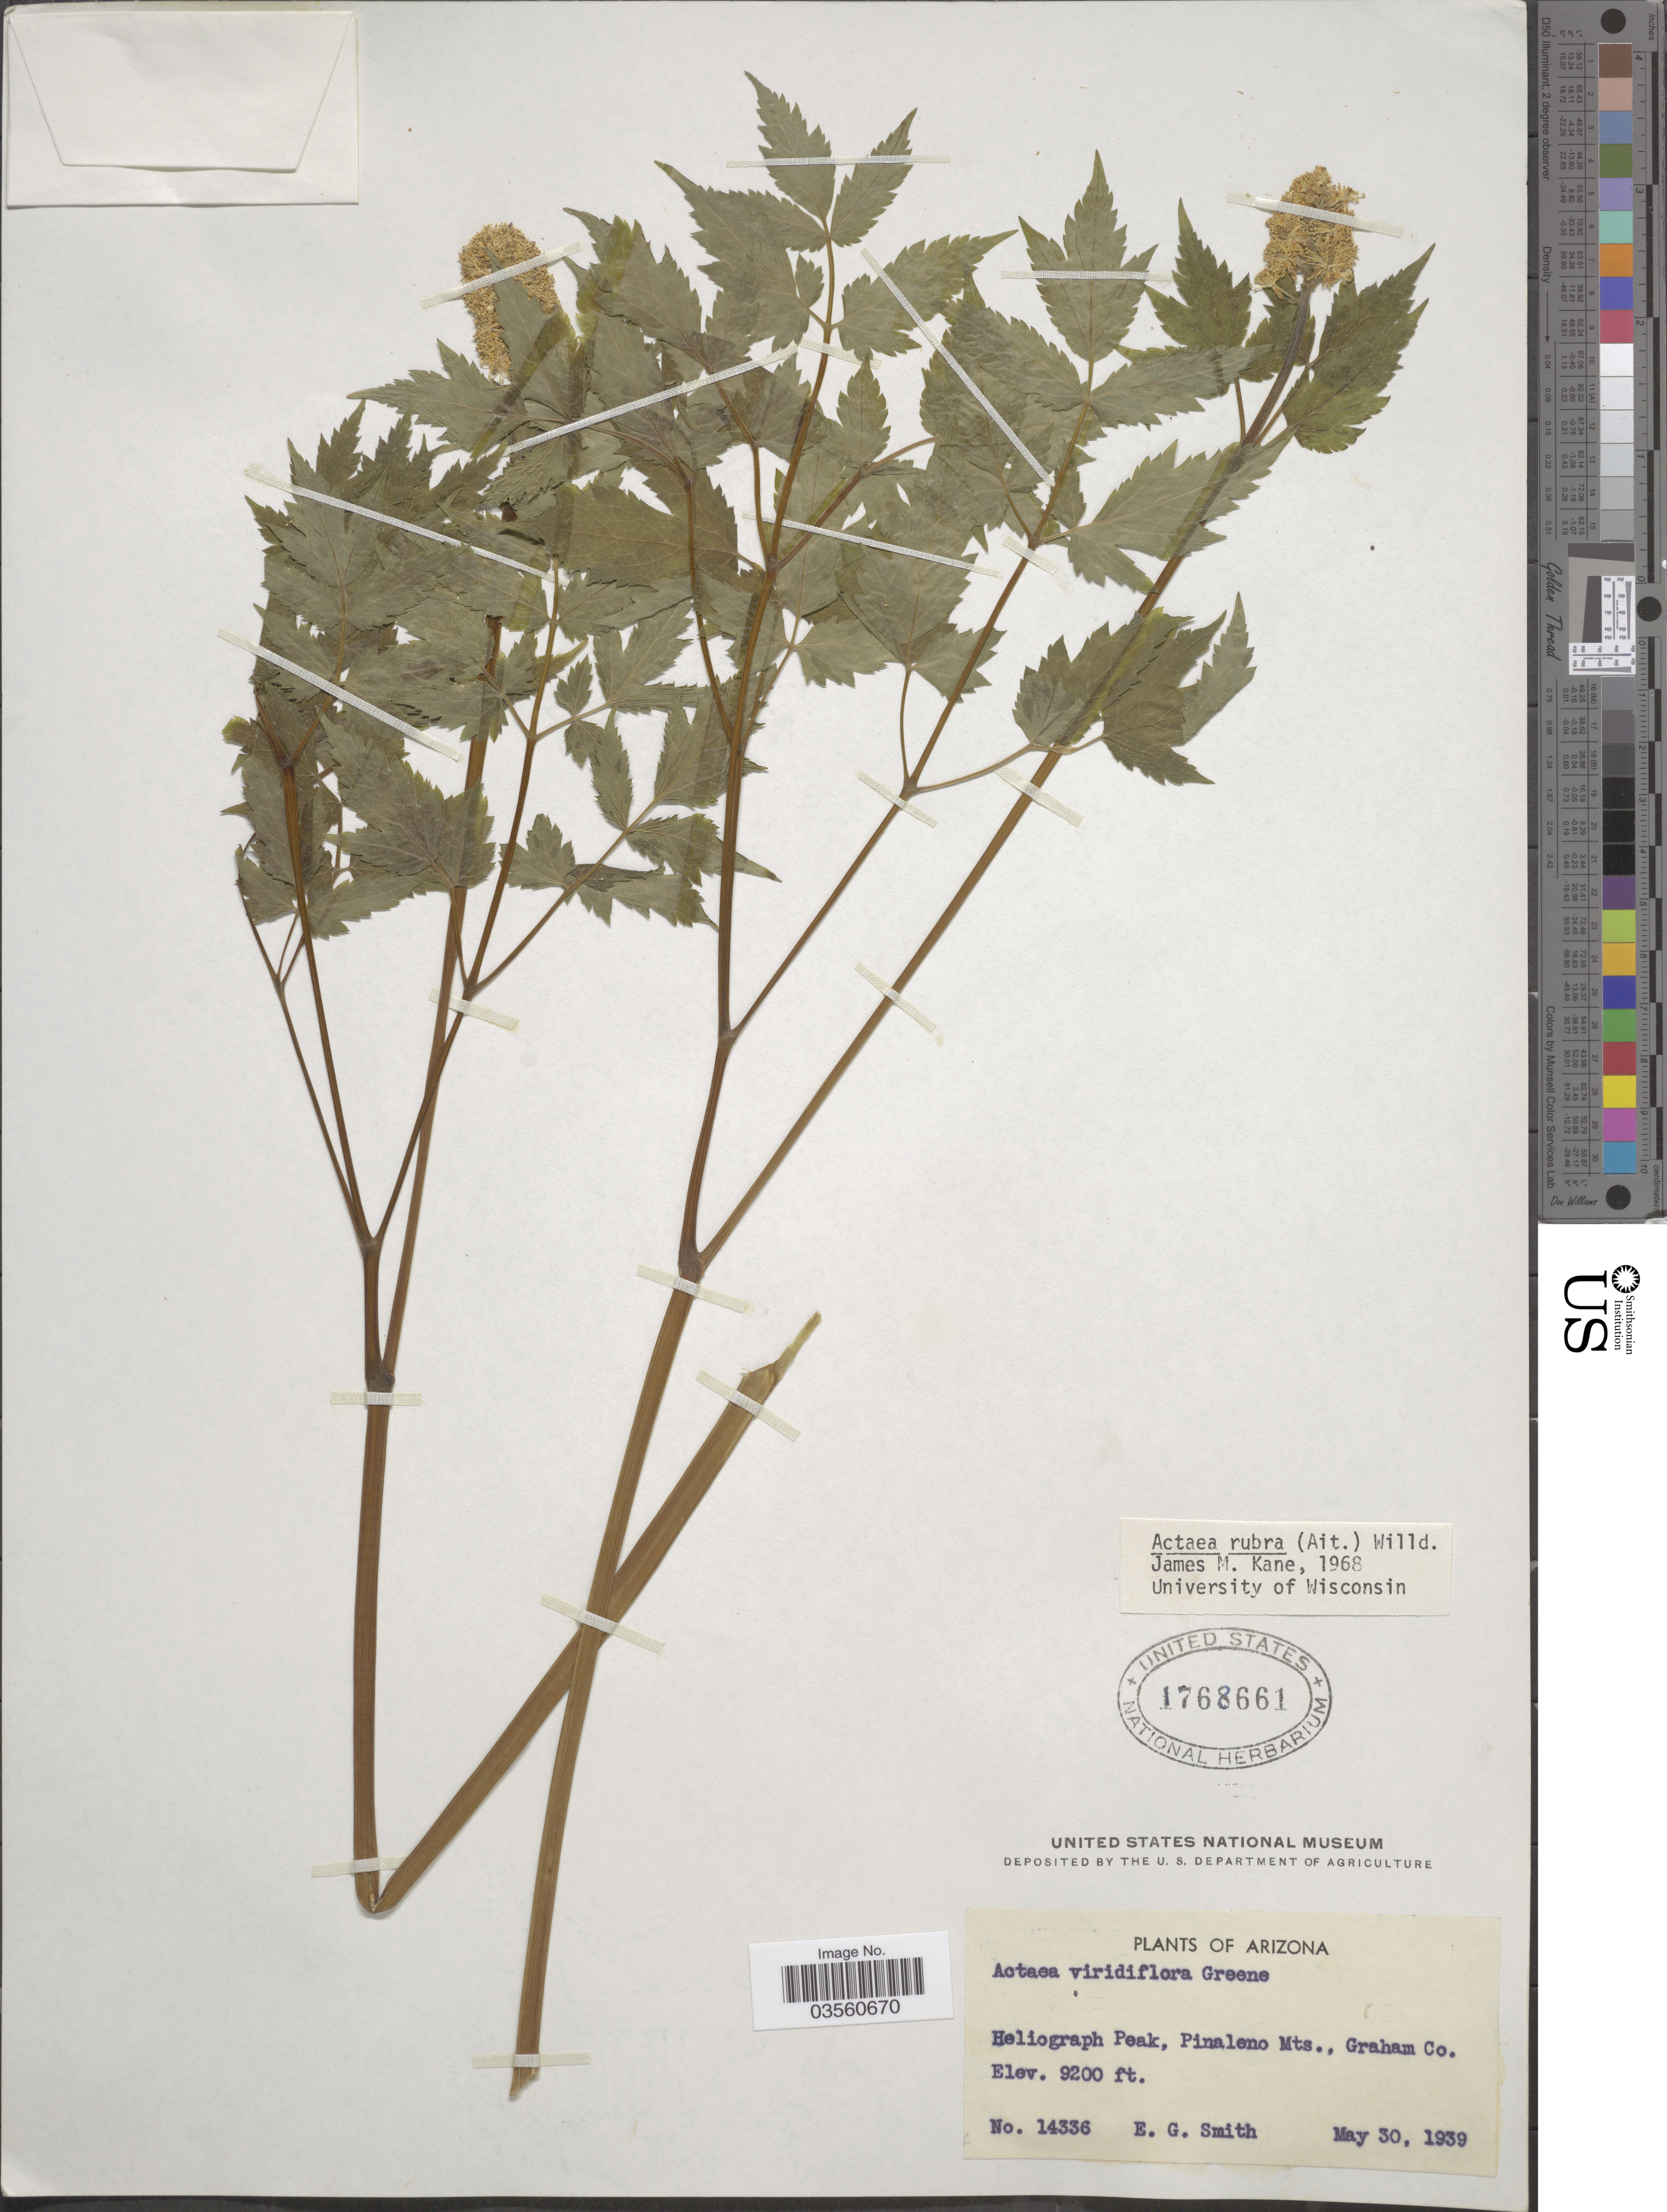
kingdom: Plantae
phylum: Tracheophyta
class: Magnoliopsida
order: Ranunculales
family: Ranunculaceae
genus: Actaea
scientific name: Actaea rubra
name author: (Aiton) Willd.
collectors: E. G. Smith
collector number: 14336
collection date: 1939-05-30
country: United States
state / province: Arizona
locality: Heliograph Peak, Pinaleno Mts., Graham Co.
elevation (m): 2804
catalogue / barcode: US 1768661